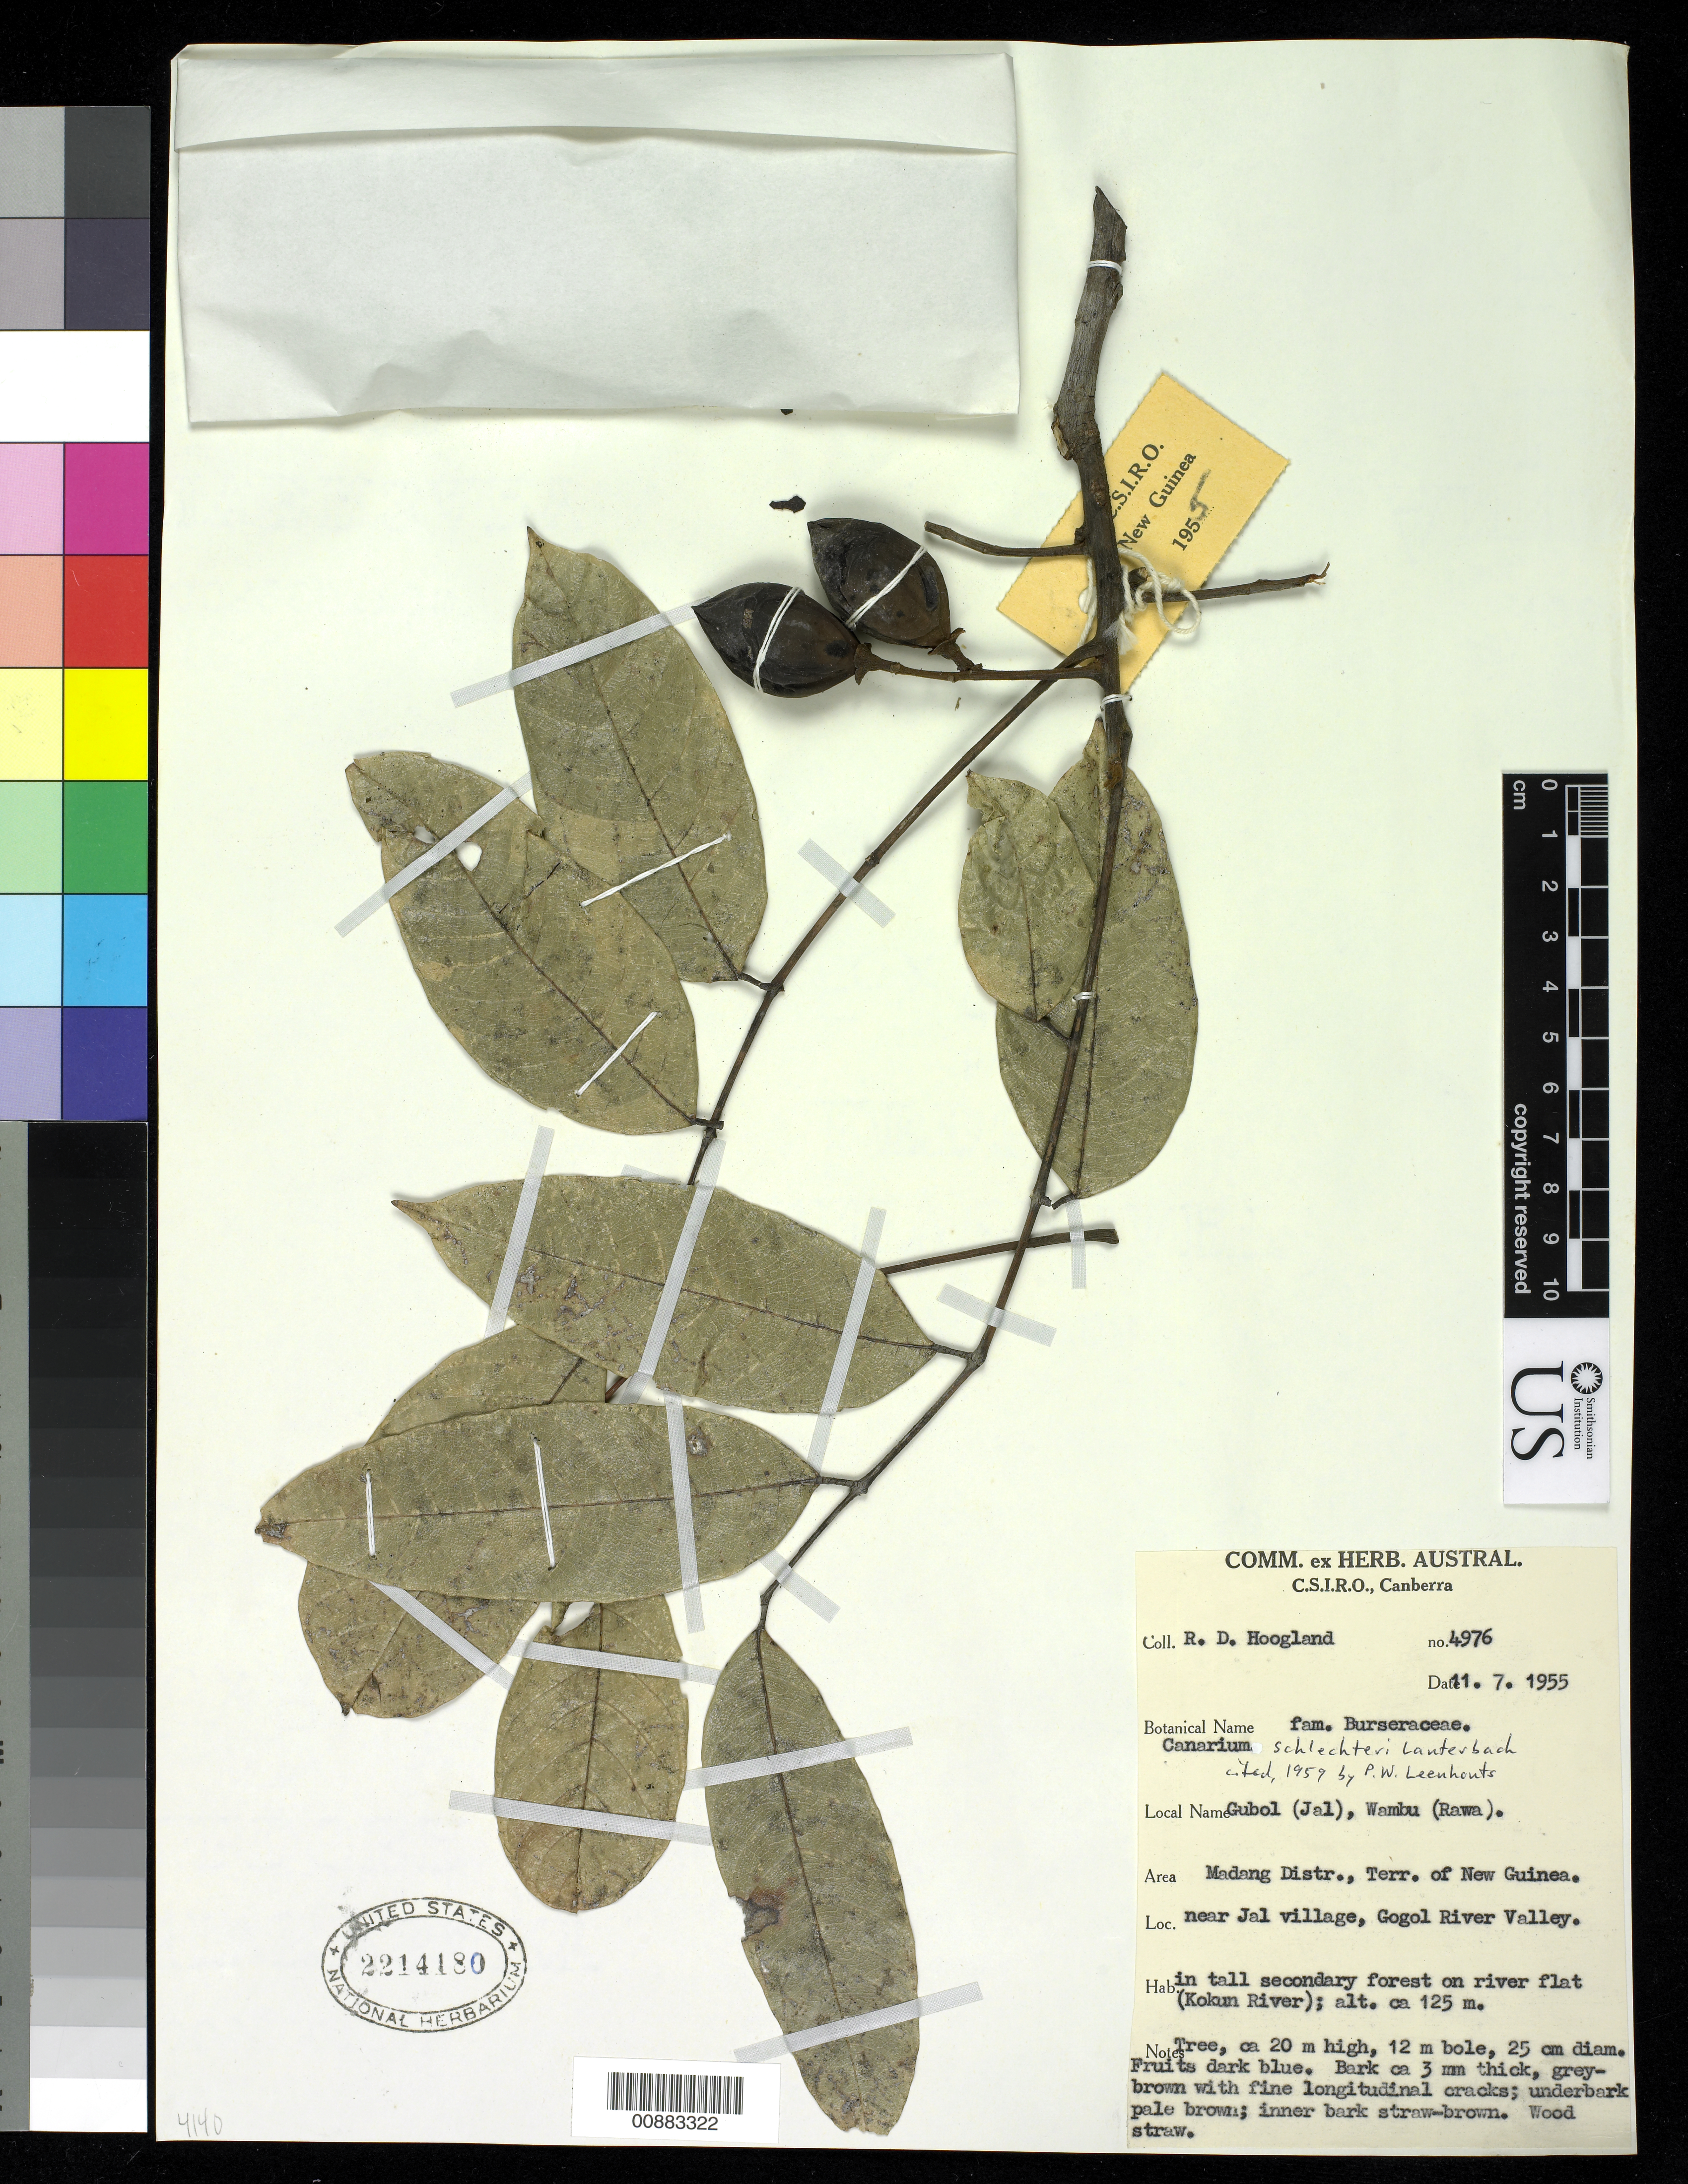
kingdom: Plantae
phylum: Tracheophyta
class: Magnoliopsida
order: Sapindales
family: Burseraceae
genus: Canarium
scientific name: Canarium schlechteri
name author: Lauterb.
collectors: R. D. Hoogland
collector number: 4976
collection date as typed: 11 Jul 1955 or 07 Nov 1955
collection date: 1955-07-11 or 1955-11-07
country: Papua New Guinea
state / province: Madang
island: New Guinea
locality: Madang Distr., near Jal village, Gogol River valley.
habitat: In tall secondary forest on river flat (Kokum River).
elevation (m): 125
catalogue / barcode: US 2214180